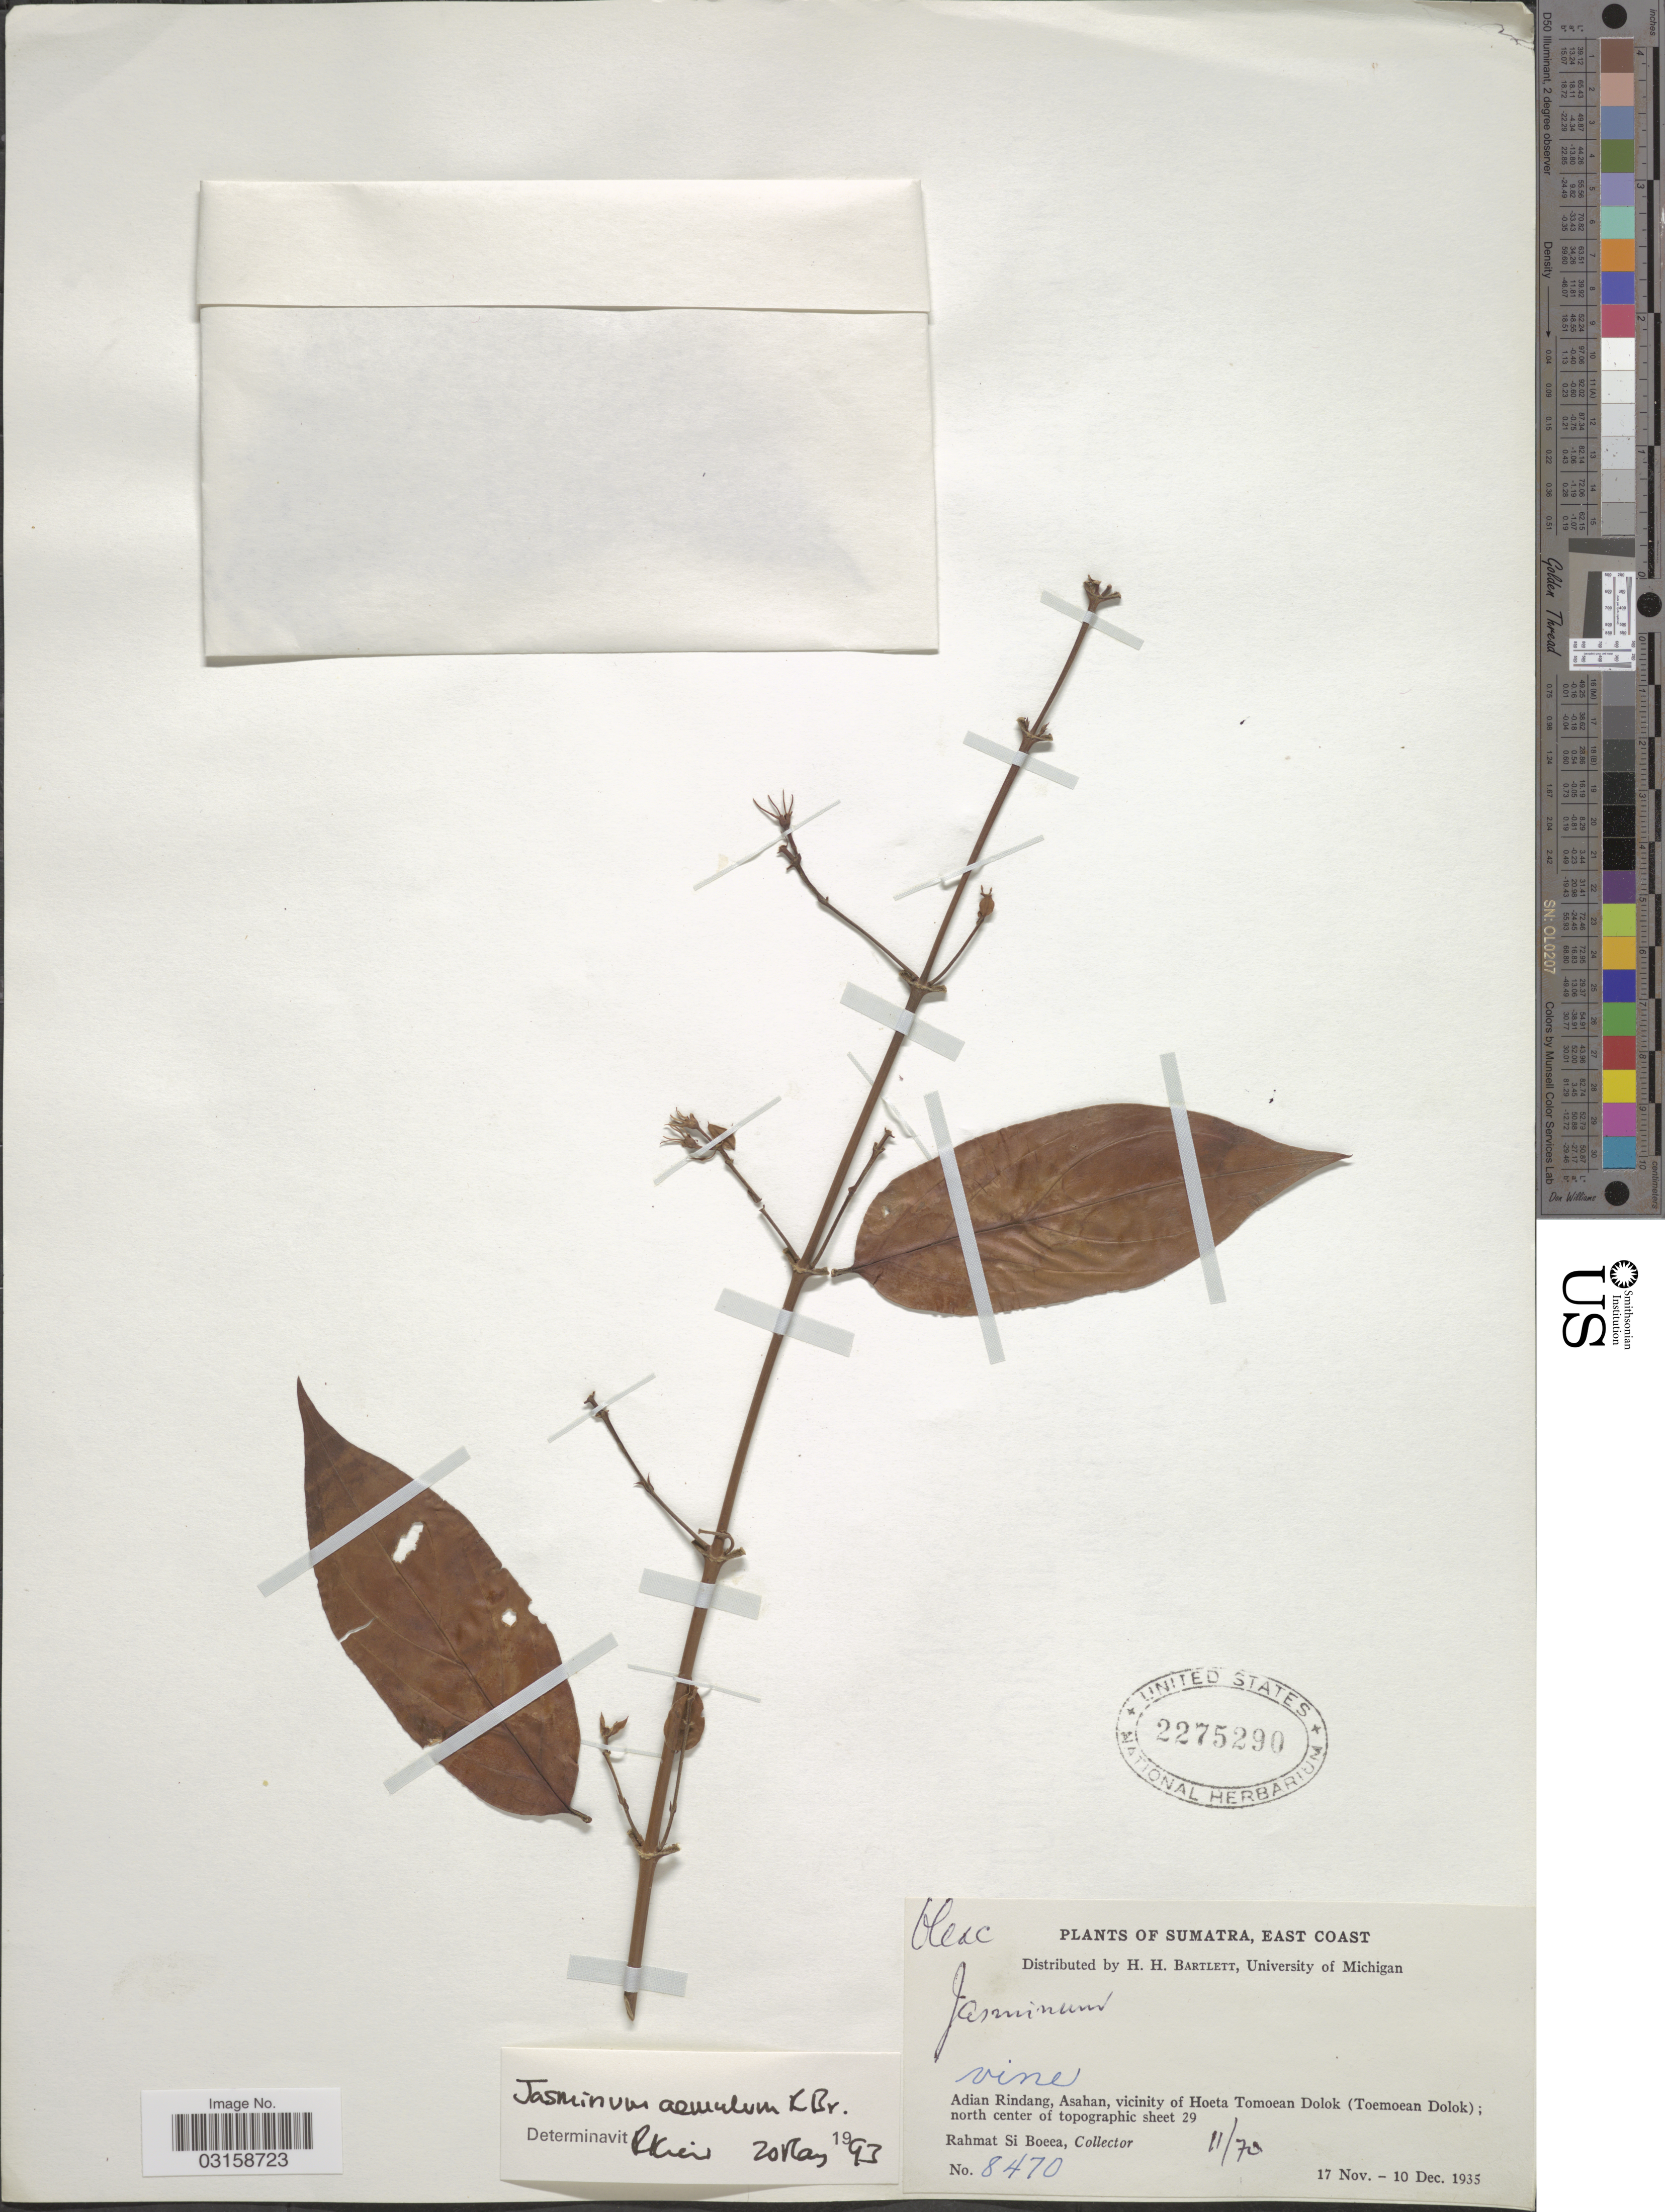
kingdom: Plantae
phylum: Tracheophyta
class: Magnoliopsida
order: Lamiales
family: Oleaceae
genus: Jasminum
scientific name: Jasminum elongatum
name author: (P.J. Bergius) Willd.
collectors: Rahmat Si Boeea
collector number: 8470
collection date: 1935-11-17/1935-12-10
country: Indonesia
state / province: Sumatra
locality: East Coast. Adian Rindang, Asahan, vicinity of Hoeta Tomoean Dolok (Toemoean Dolok); north center of topographic sheet 29.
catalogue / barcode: US 2275290